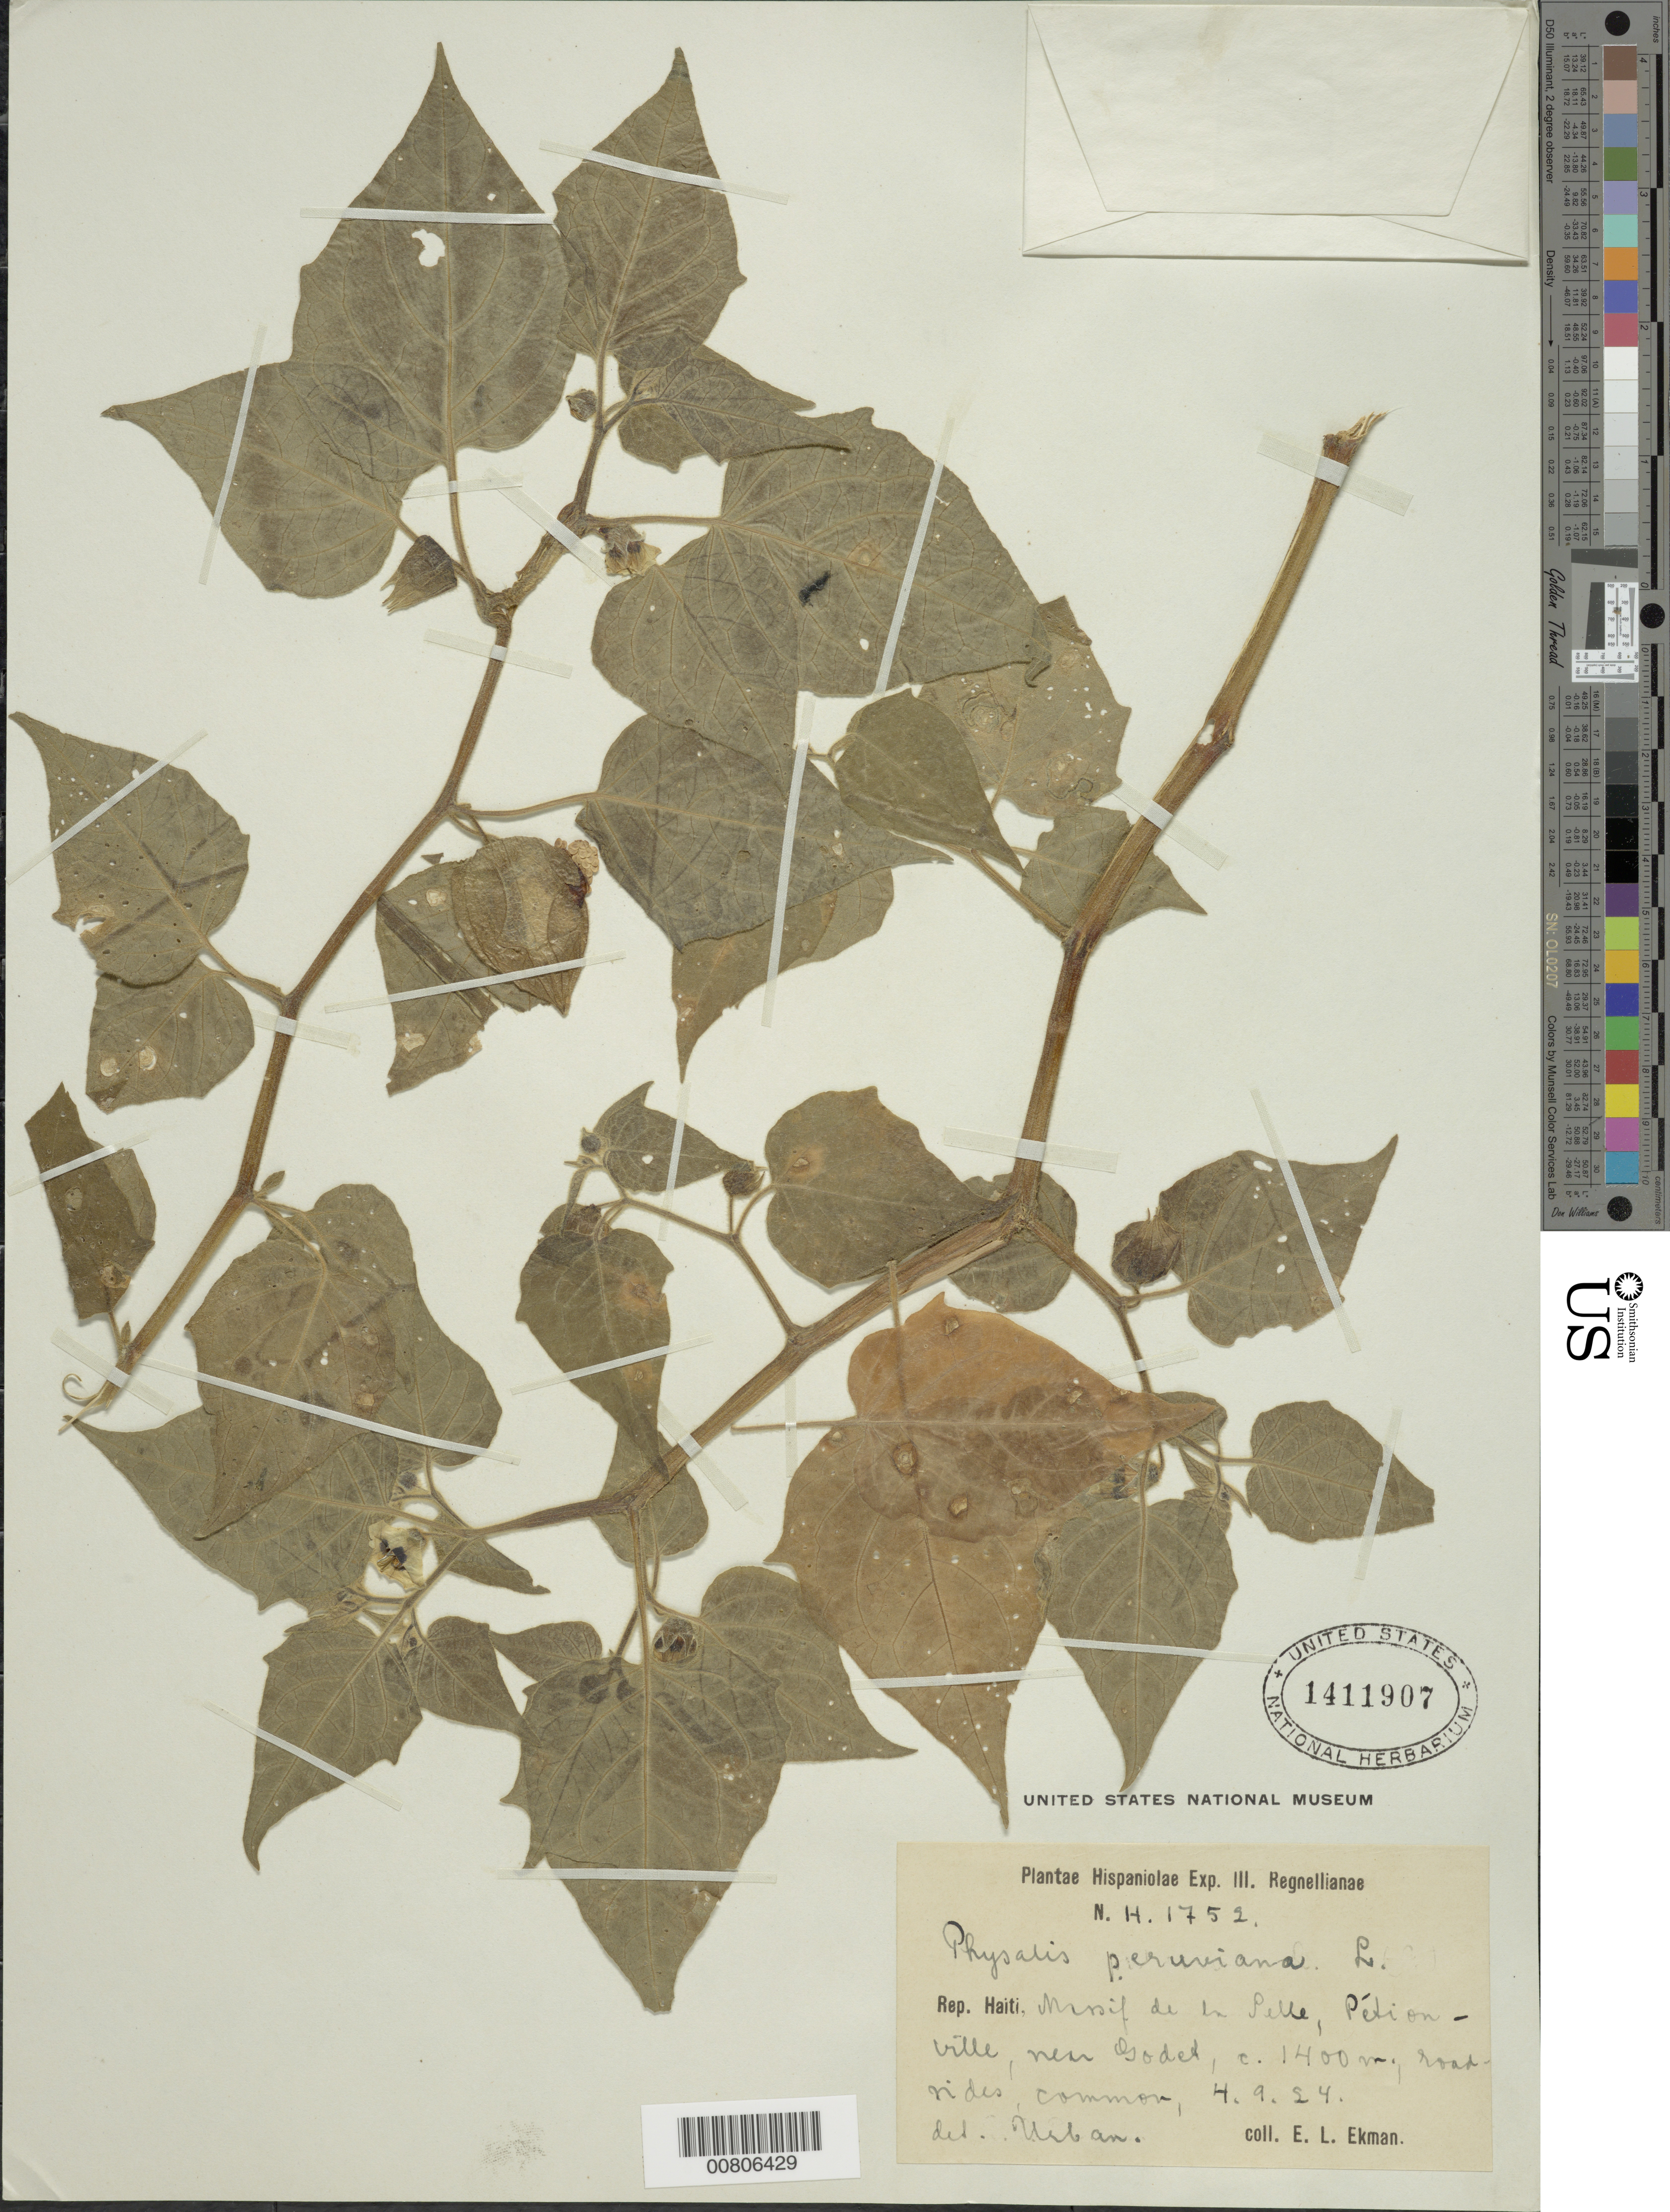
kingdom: Plantae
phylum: Tracheophyta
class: Magnoliopsida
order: Solanales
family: Solanaceae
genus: Physalis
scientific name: Physalis peruviana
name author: L.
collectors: E. L. Ekman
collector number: H 1752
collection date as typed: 04 Sep 1924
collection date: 1924-09-04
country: Haiti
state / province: Ouest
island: Hispaniola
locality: Massif de la Selle, Pétionville, near Godet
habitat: Roadside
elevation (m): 1400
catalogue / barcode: US 1411907